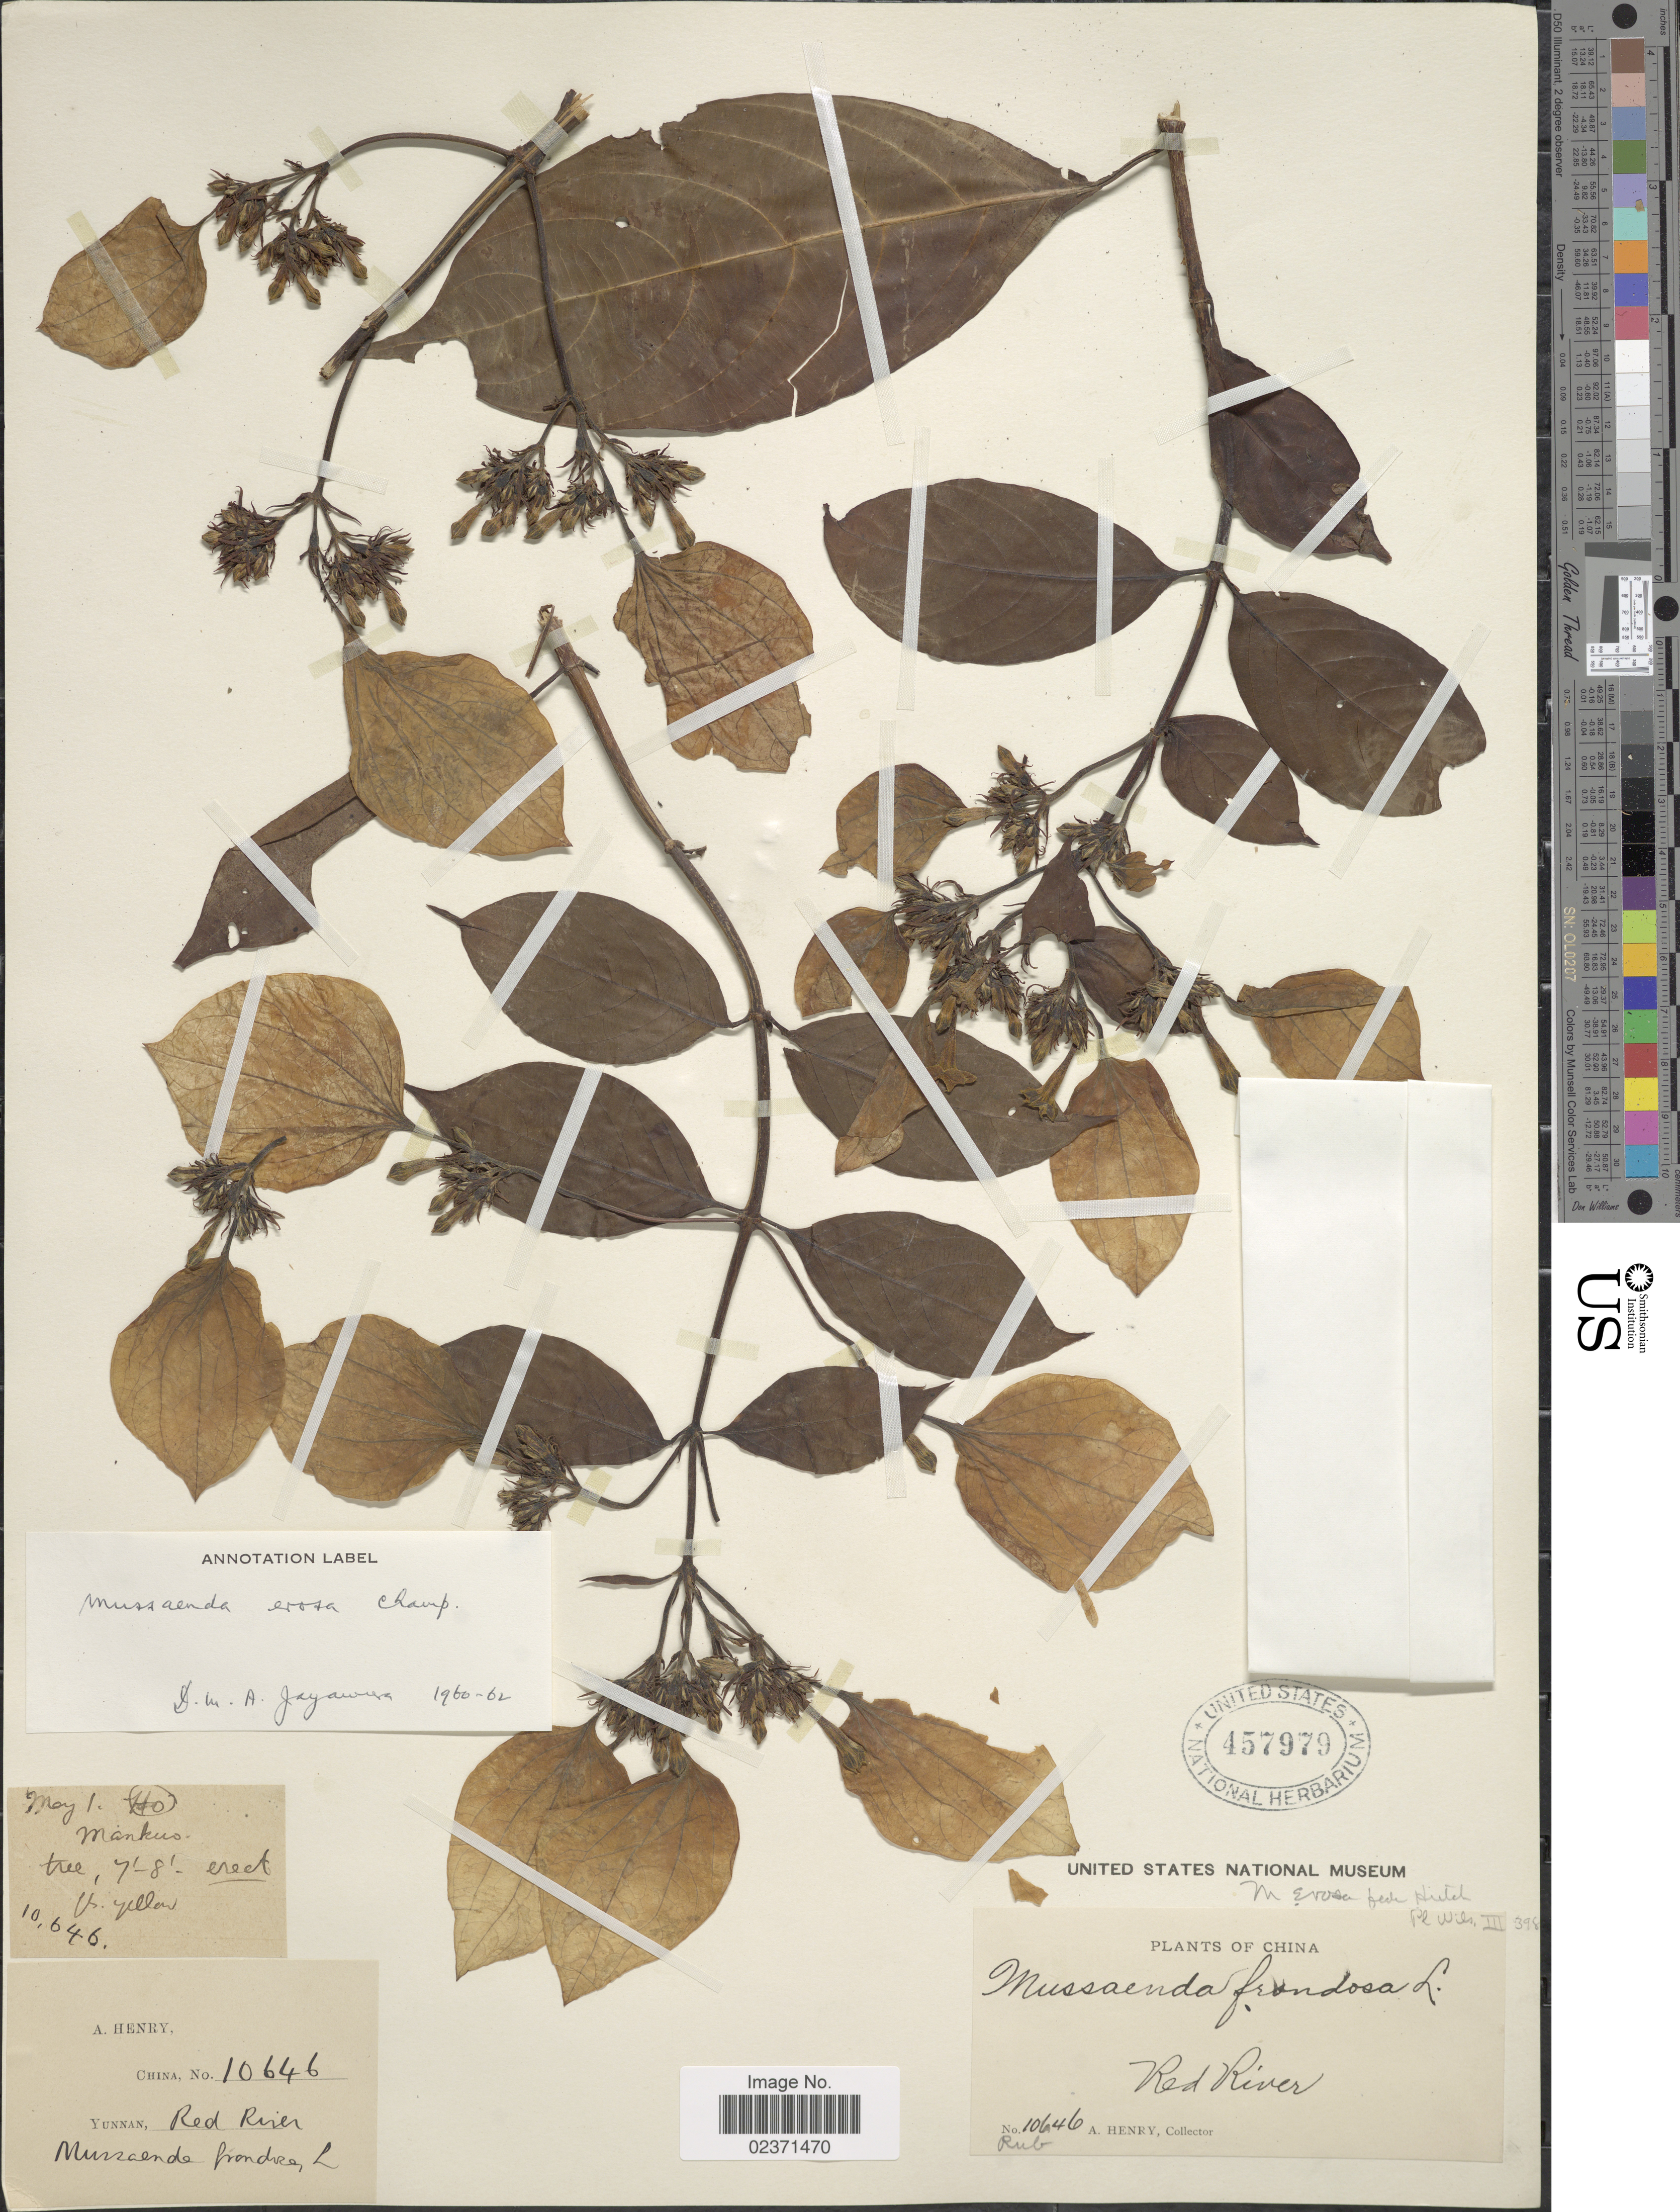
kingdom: Plantae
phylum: Tracheophyta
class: Magnoliopsida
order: Gentianales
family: Rubiaceae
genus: Mussaenda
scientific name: Mussaenda erosa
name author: Champ. ex Benth.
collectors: A. Henry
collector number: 10646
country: China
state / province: Yunnan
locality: Red River. Mankuo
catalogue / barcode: US 457979